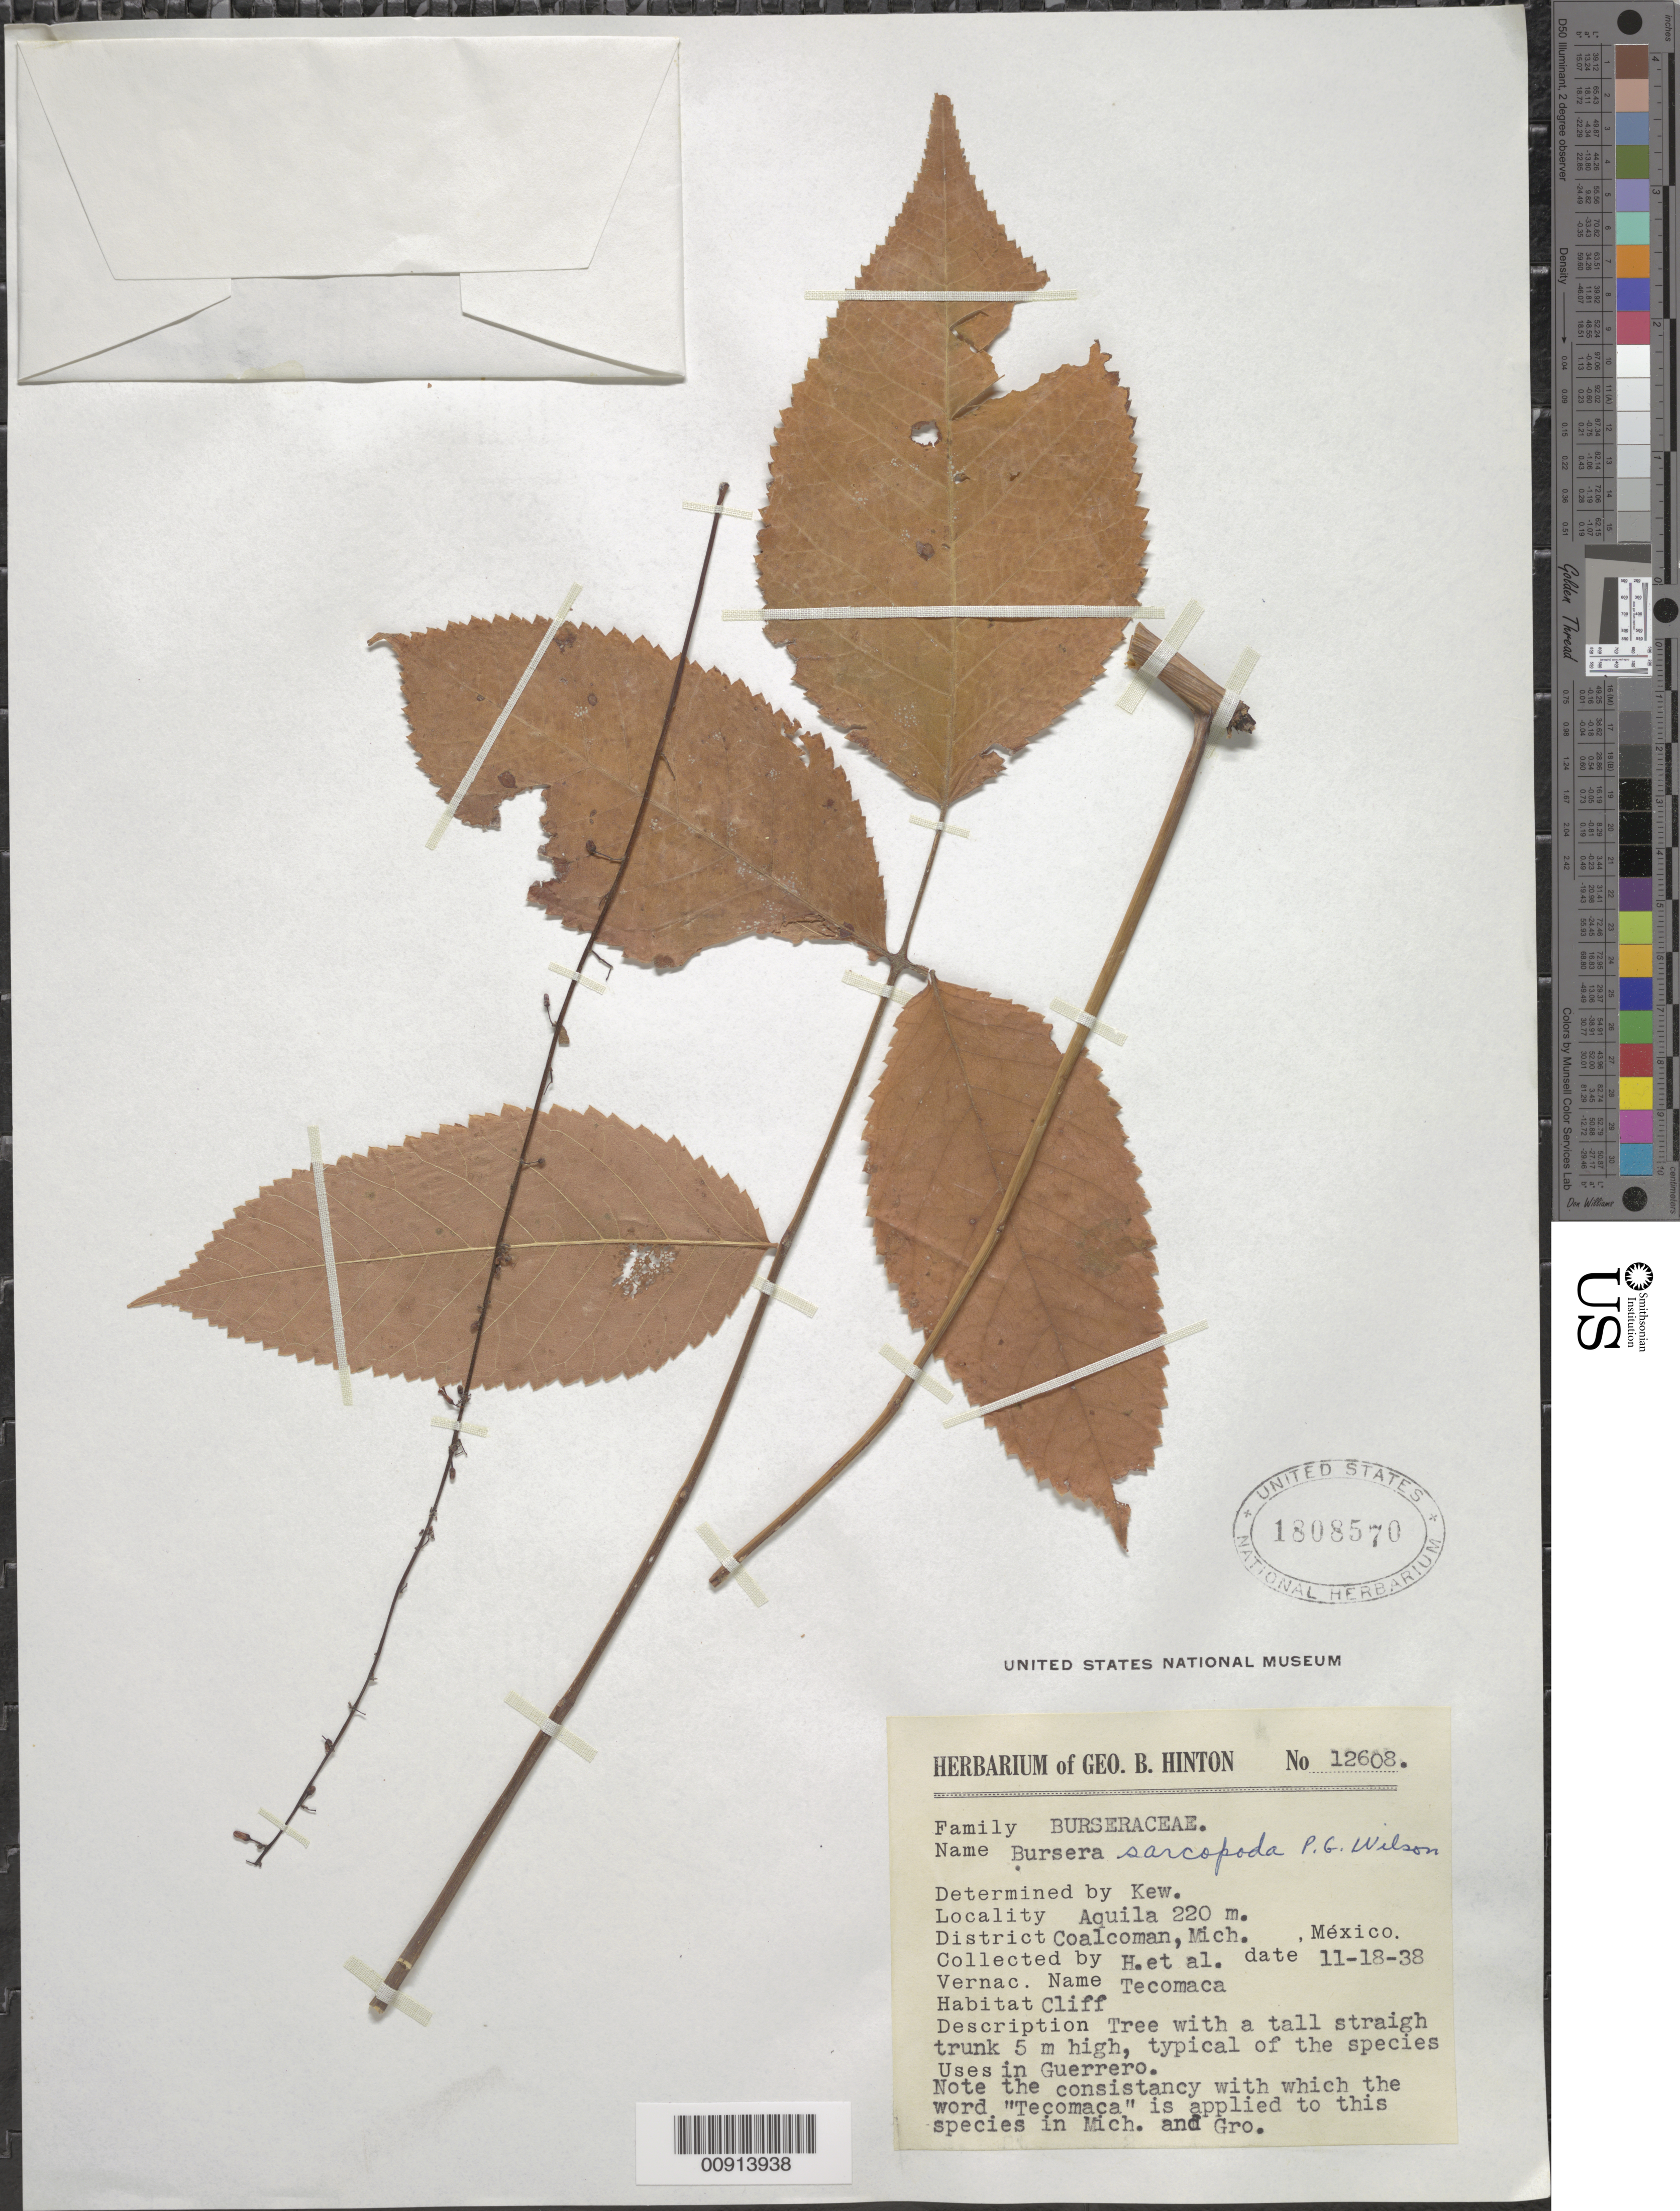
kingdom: Plantae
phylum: Tracheophyta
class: Magnoliopsida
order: Sapindales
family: Burseraceae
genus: Bursera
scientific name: Bursera sarcopoda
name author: Paul G. Wilson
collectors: G. B. Hinton & et al.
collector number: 12608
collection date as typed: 18 Nov 1938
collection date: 1938-11-18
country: Mexico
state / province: Michoacán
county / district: Coalcomán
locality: Aquila, District Coalcomán, Michoacán.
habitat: Cliff.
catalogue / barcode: US 1808570